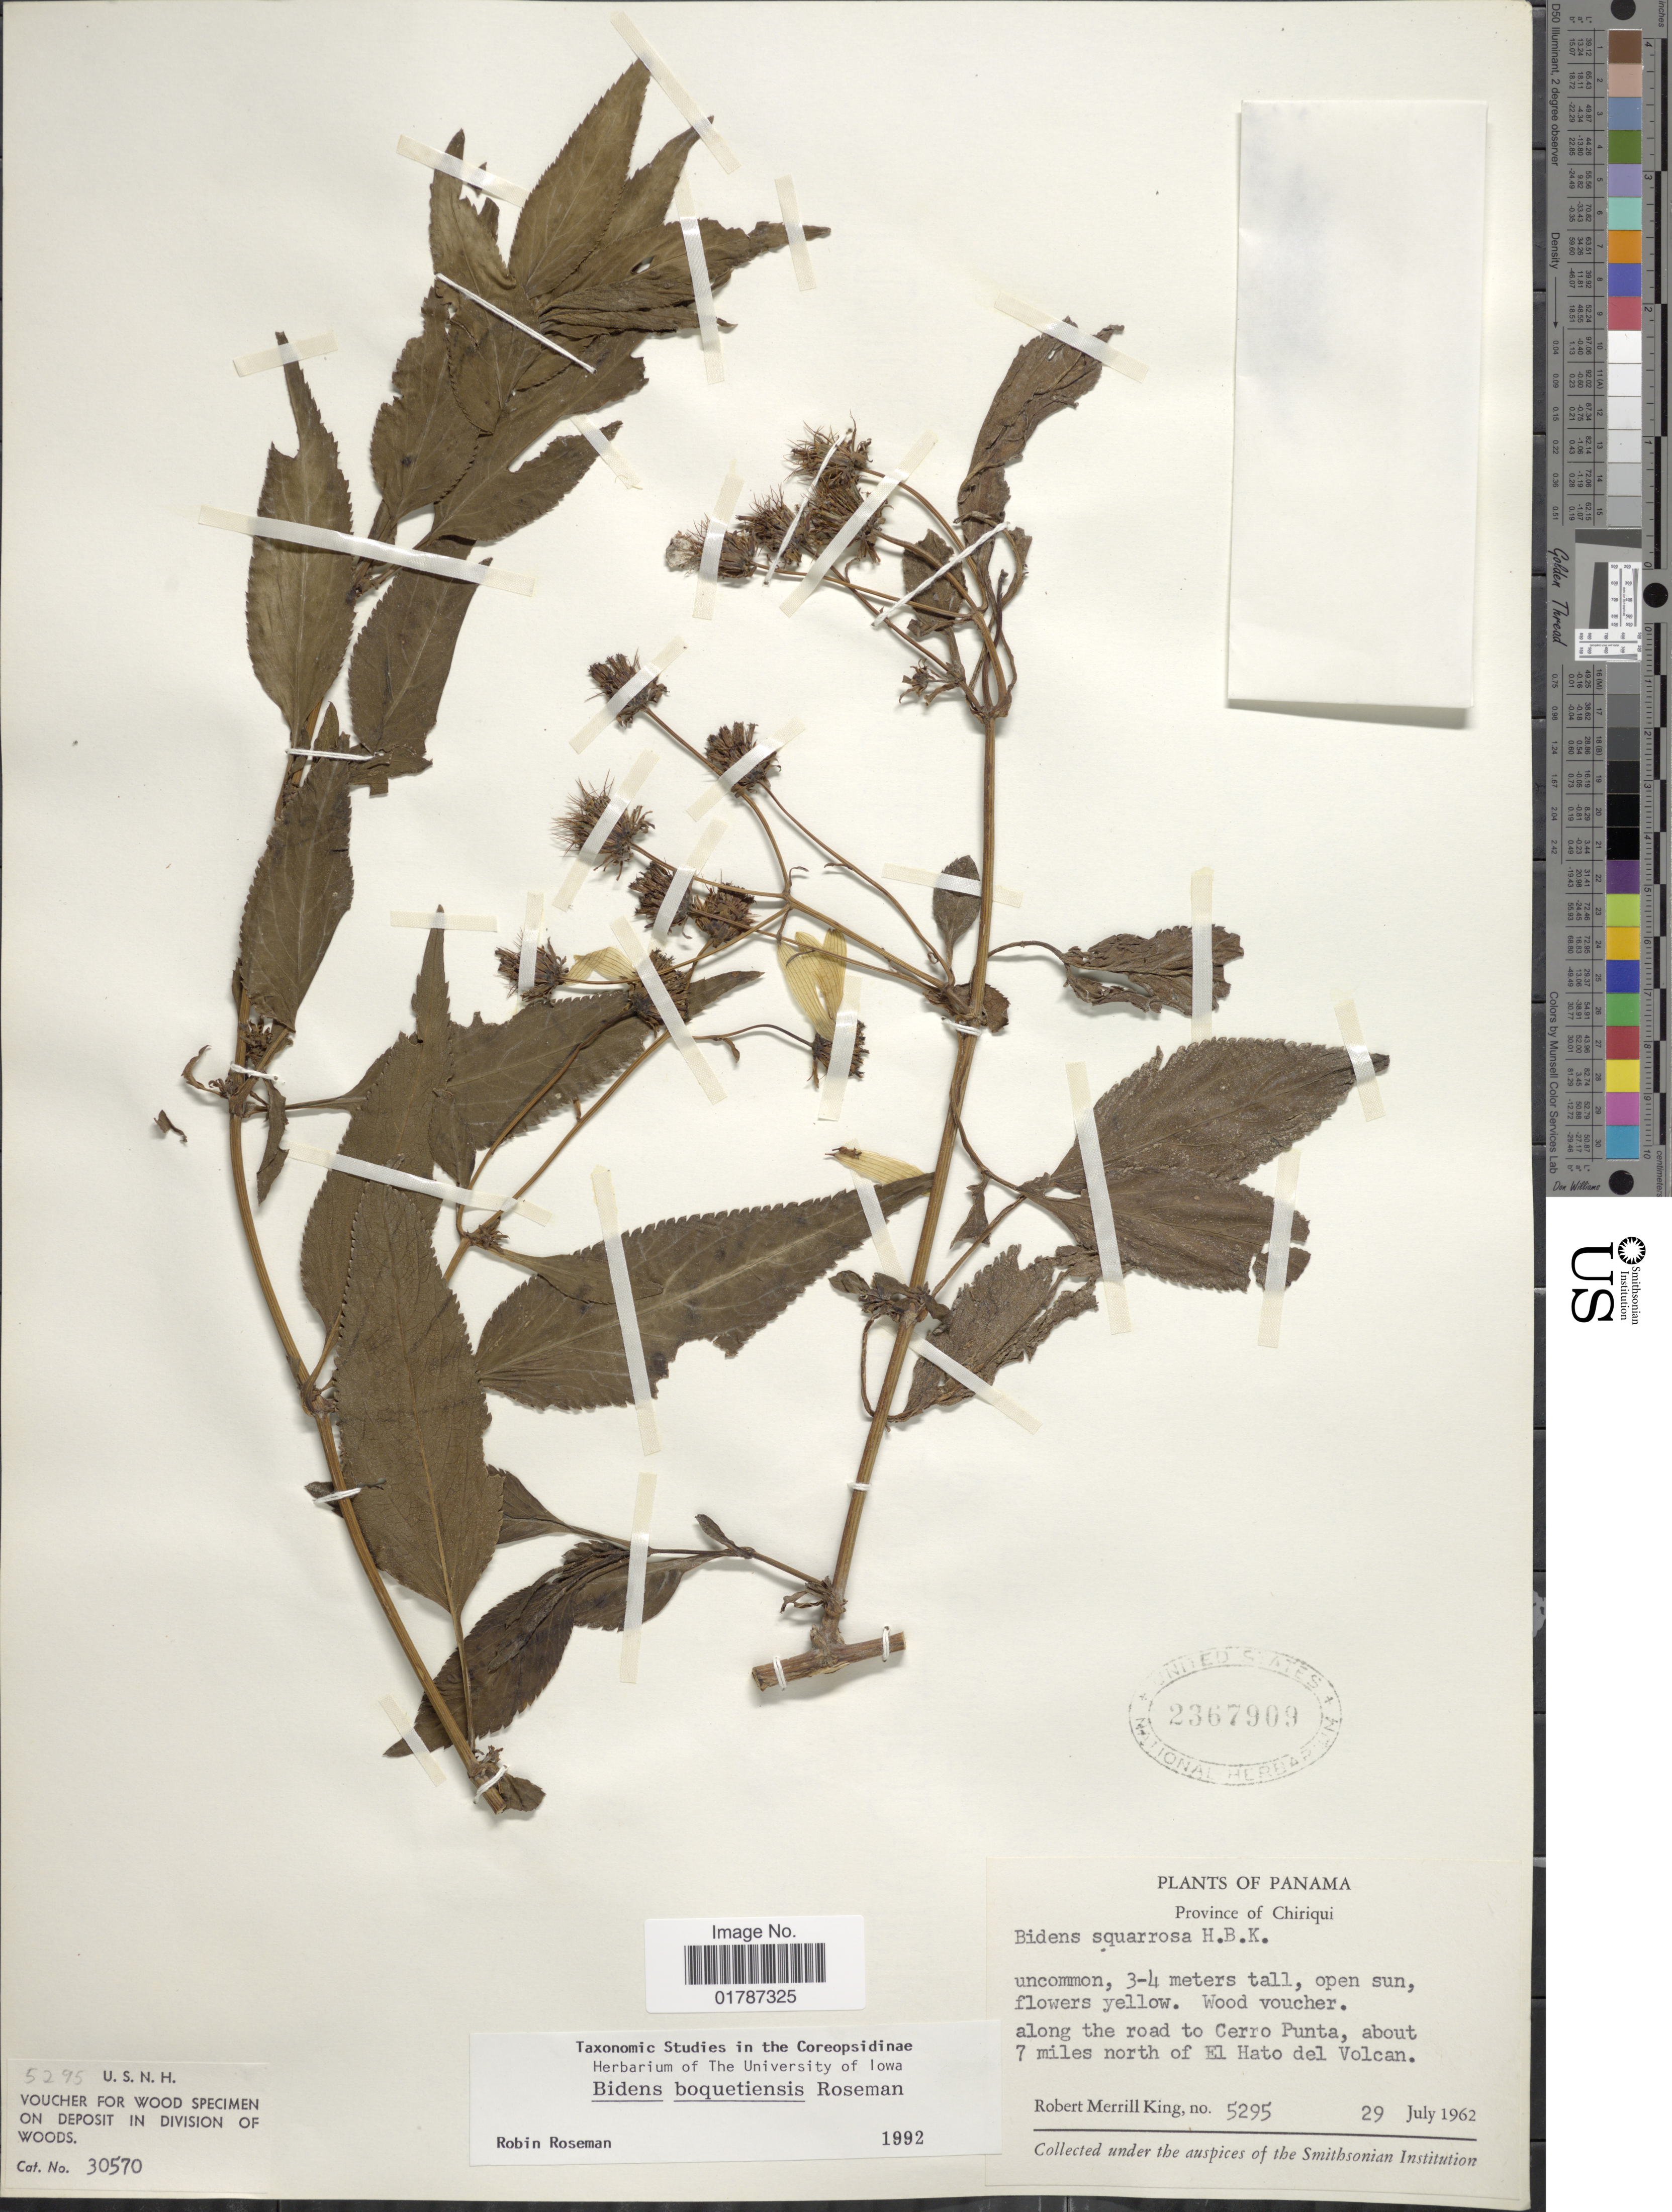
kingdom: Plantae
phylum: Tracheophyta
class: Magnoliopsida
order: Asterales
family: Asteraceae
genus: Bidens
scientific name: Bidens boquetinsis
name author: Roseman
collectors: R. M. King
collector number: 5295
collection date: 1962-07-29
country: Panama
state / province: Chiriqui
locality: Province of Chiriqui, along the road to Cerro Punta, about 7 miles north of El Hato del Volcan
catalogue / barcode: US 2367909